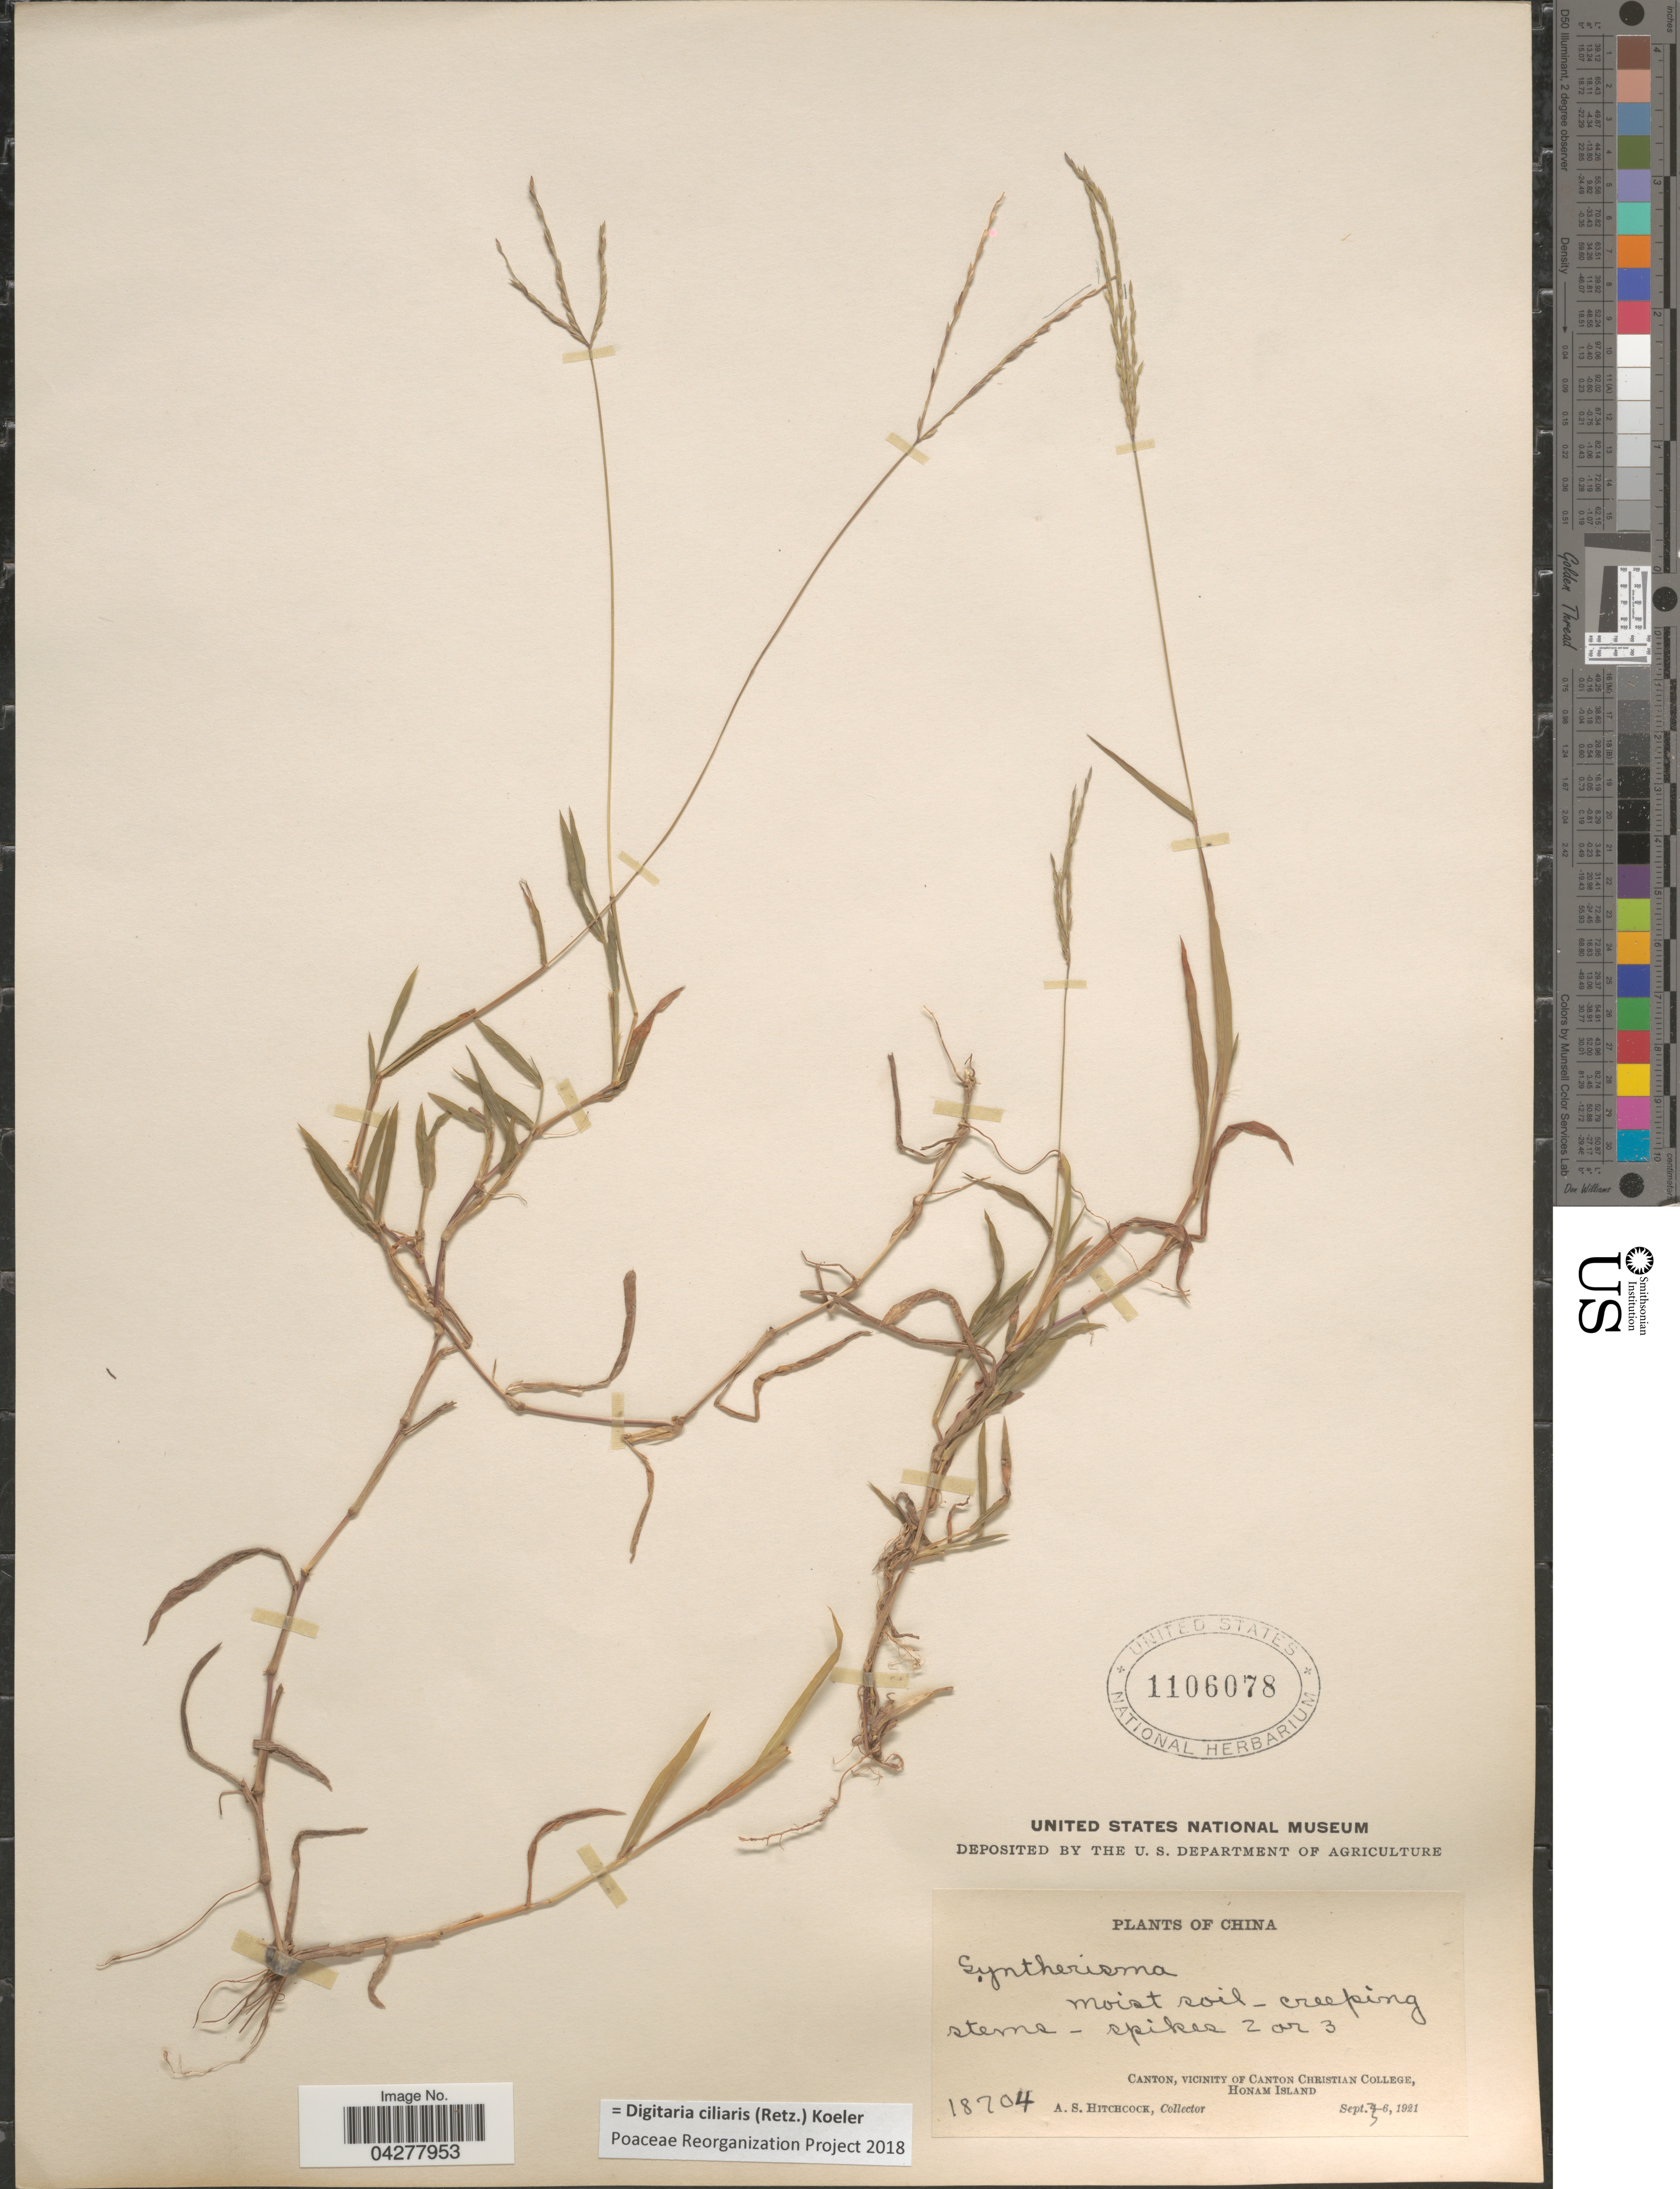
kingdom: Plantae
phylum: Tracheophyta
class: Liliopsida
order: Poales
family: Poaceae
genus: Digitaria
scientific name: Digitaria ciliaris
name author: (Retz.) Koeler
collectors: A. S. Hitchcock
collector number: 18704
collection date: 1921-09-06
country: China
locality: Canton, Vicinity of Canton Christian College, Honam Island.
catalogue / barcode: US 1106078